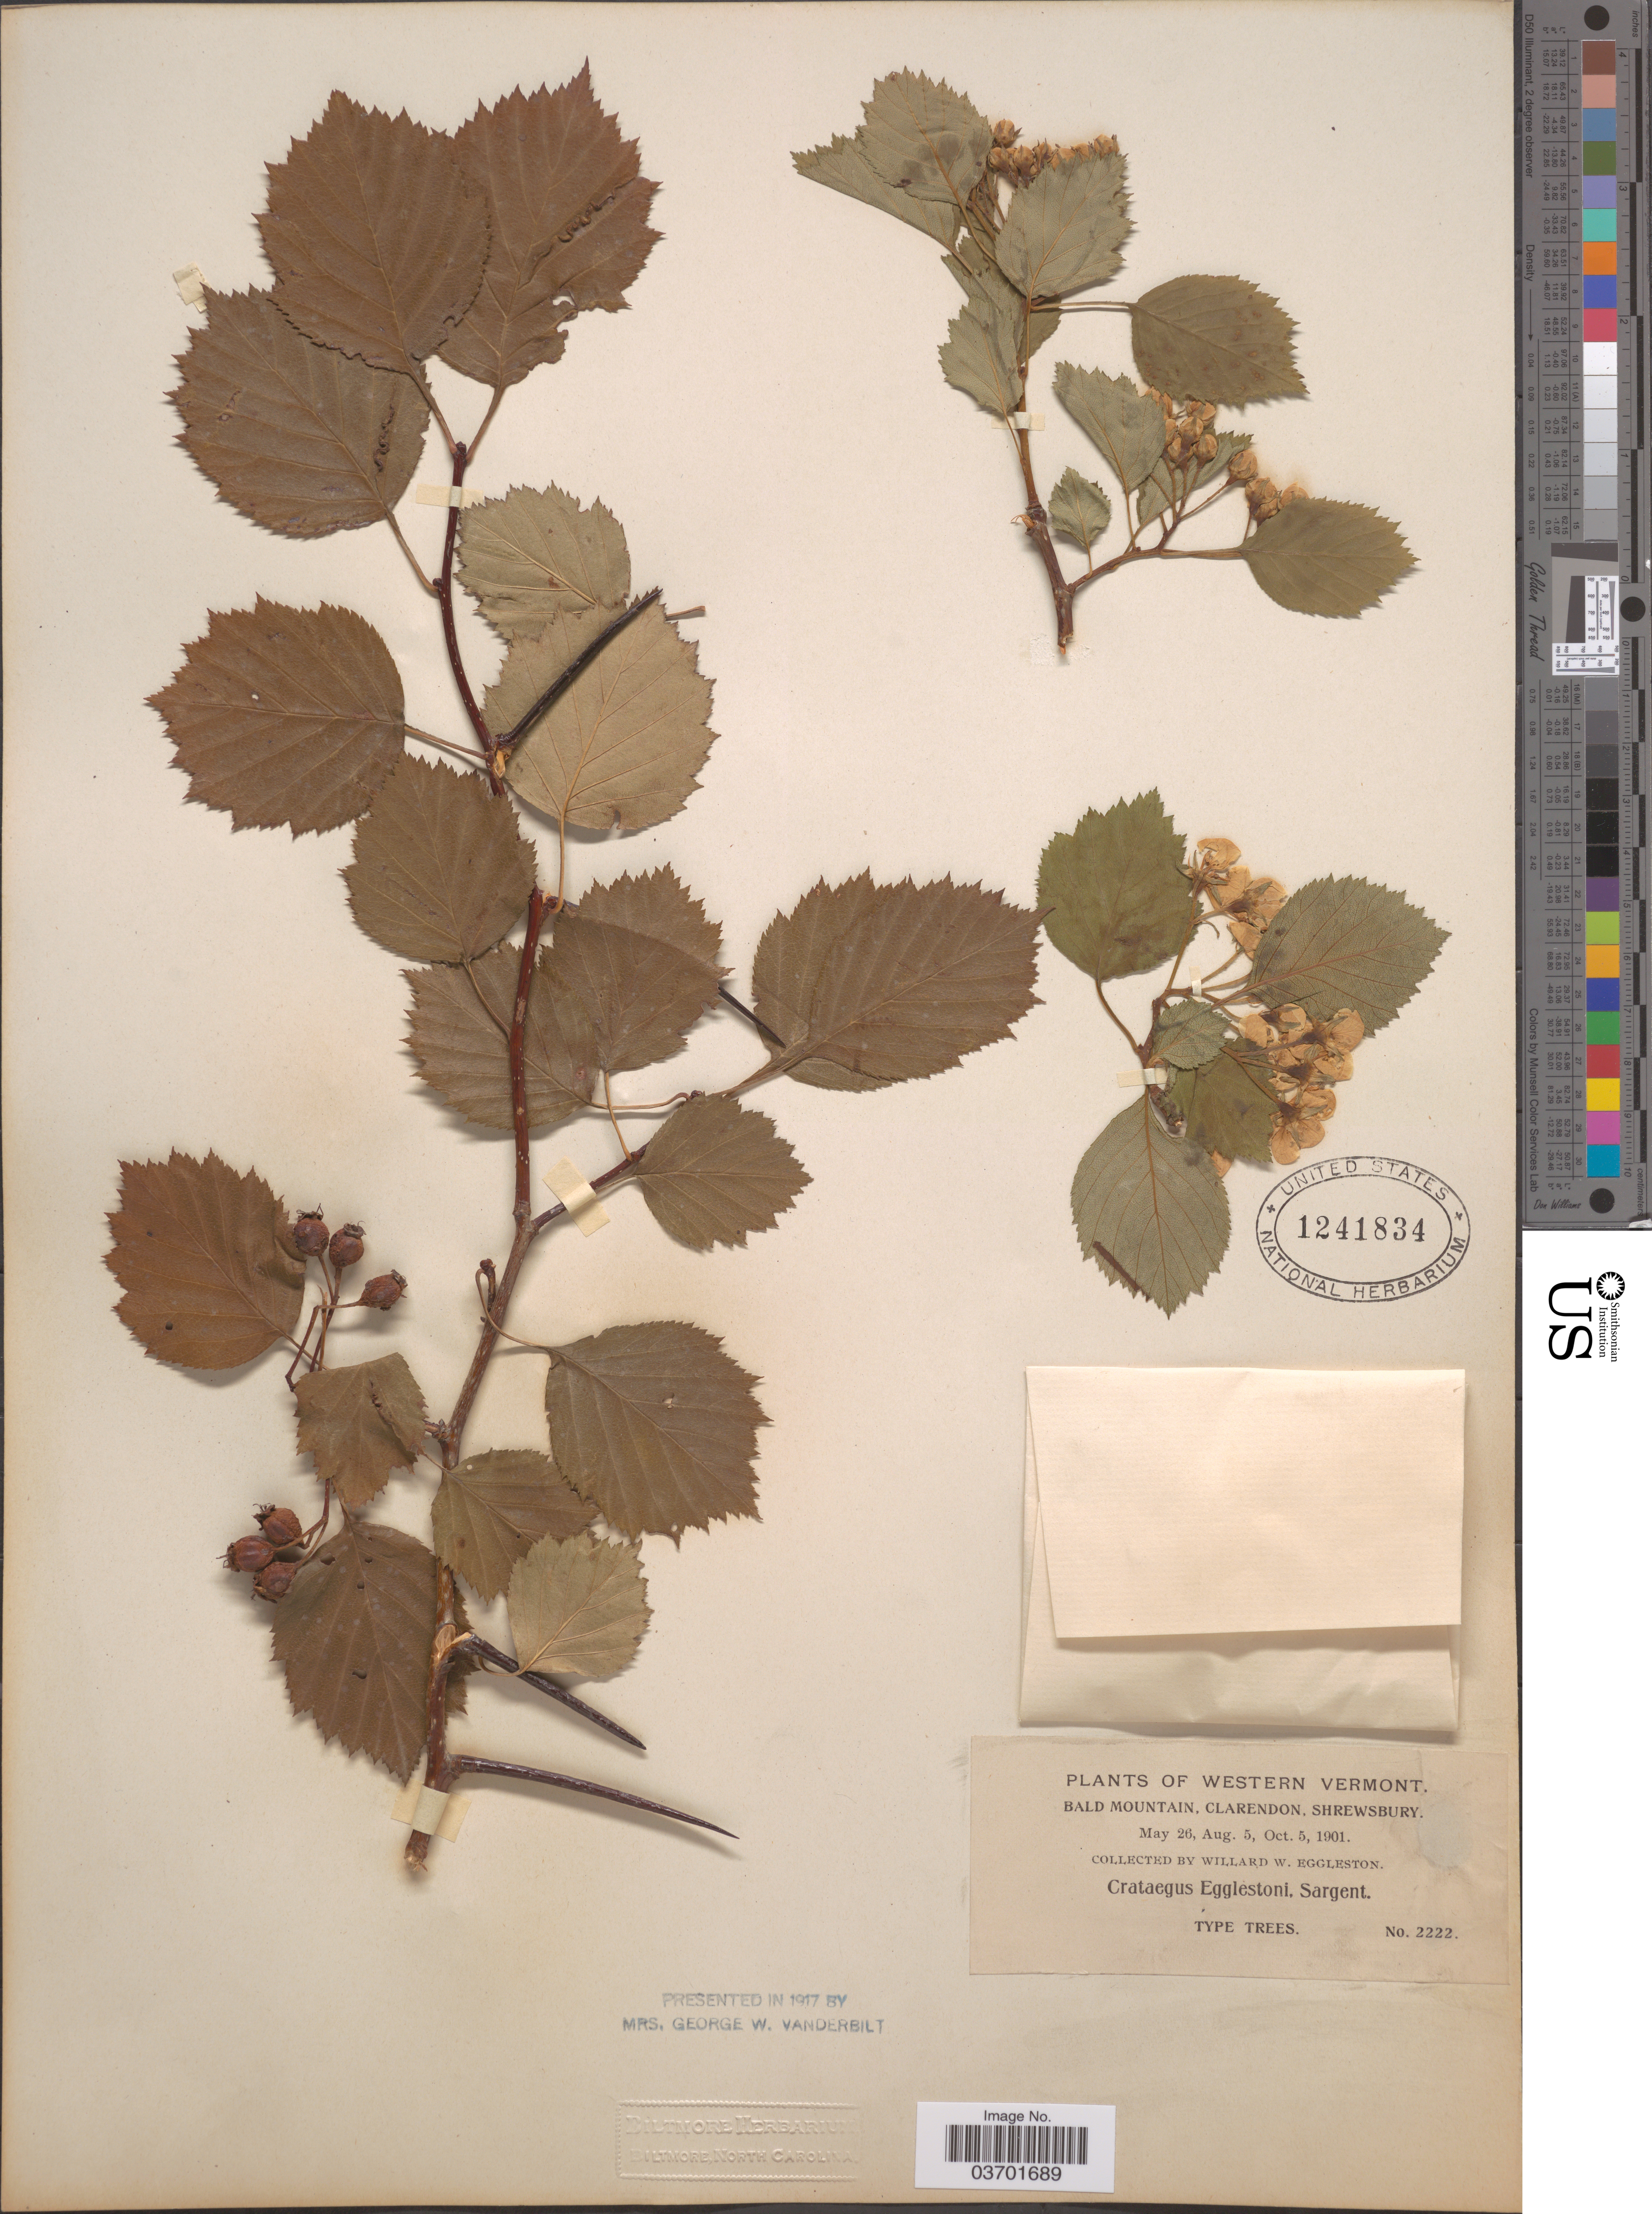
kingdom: Plantae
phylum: Tracheophyta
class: Magnoliopsida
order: Rosales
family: Rosaceae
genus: Crataegus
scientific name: Crataegus scabrida var. egglestonii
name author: Sarg.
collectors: W. W. Eggleston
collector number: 2222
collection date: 1901-05-26/1901-10-05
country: United States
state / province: Vermont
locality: Western Vermont. Bald Mountain, Clarendon, Shrewsbury.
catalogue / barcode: US 1241834